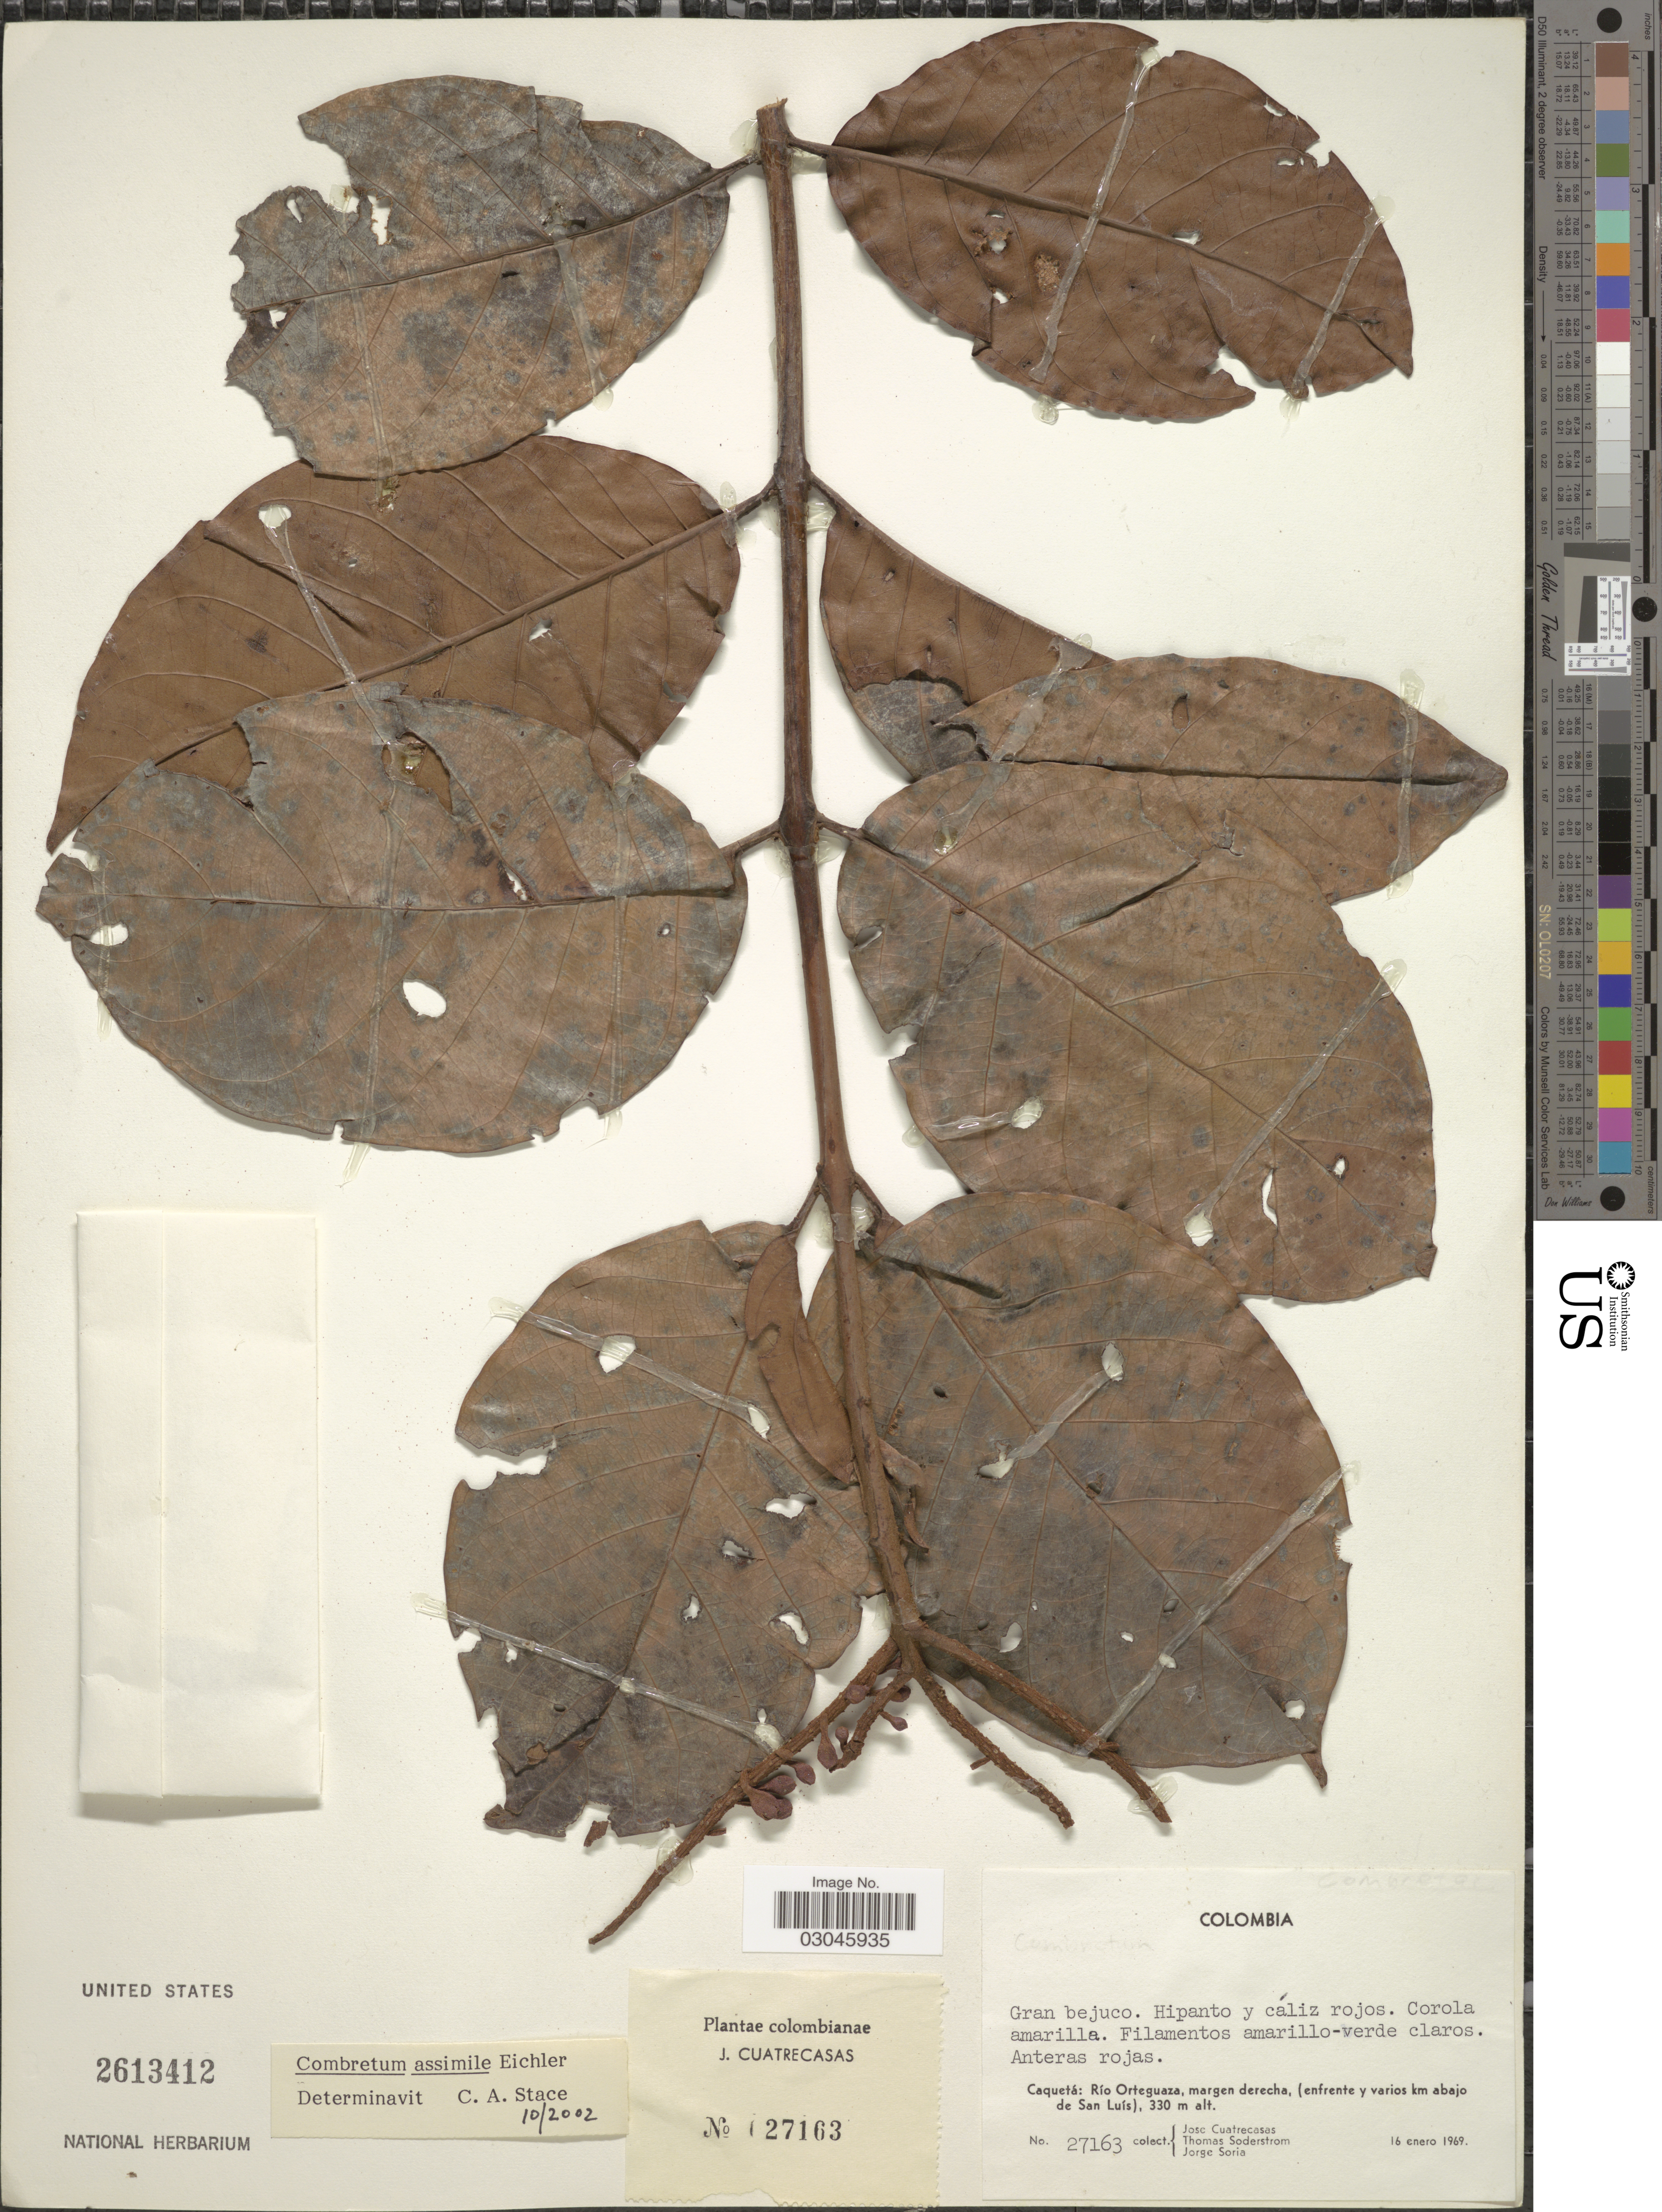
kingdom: Plantae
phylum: Tracheophyta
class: Magnoliopsida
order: Myrtales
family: Combretaceae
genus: Combretum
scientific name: Combretum assimile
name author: Eichler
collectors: J. Cuatrecasas, T. R. Soderstrom & J. Soria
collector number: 27163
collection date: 1969-01-16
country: Colombia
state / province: Caquetá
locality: Río Orteguaza, margen derecha, (enfrente y varios km abajo de San Luís).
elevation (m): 330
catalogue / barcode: US 2613412